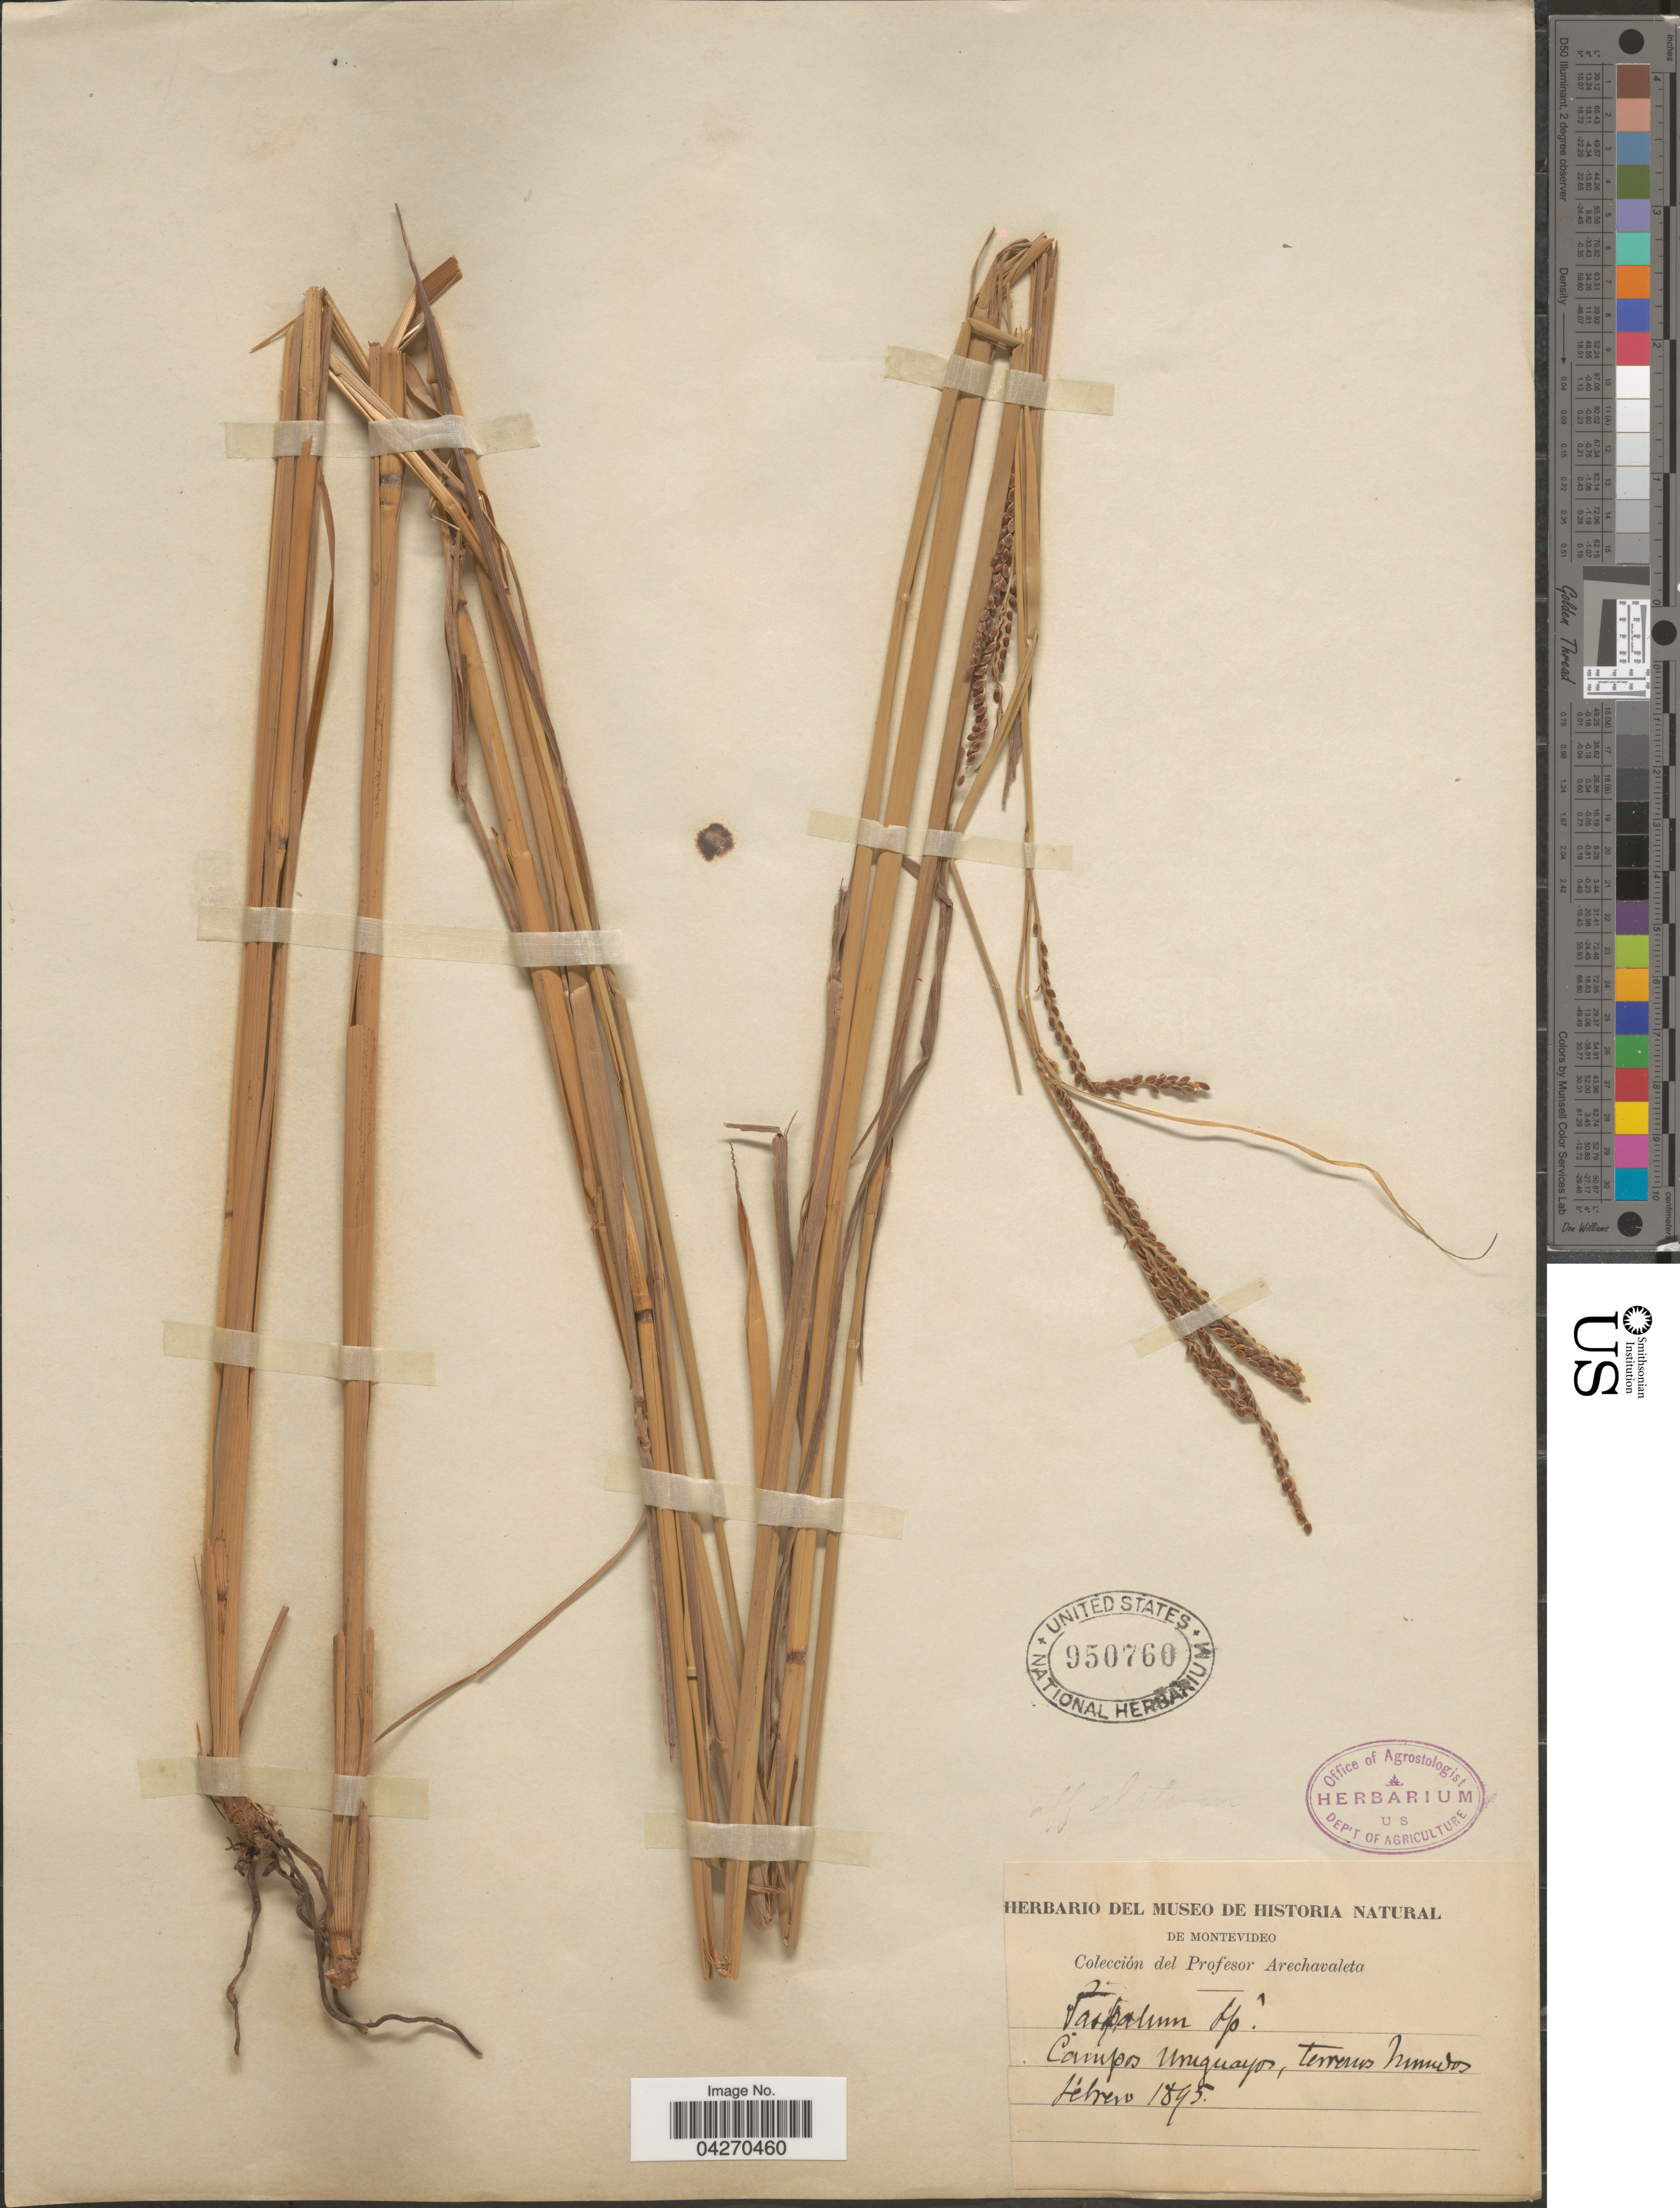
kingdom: Plantae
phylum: Tracheophyta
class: Liliopsida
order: Poales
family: Poaceae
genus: Paspalum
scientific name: Paspalum glaucescens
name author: Hack.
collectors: Arechavaleta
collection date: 1895-02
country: Uruguay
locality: Campos Uruguayos, terrenos humidos.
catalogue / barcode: US 950760